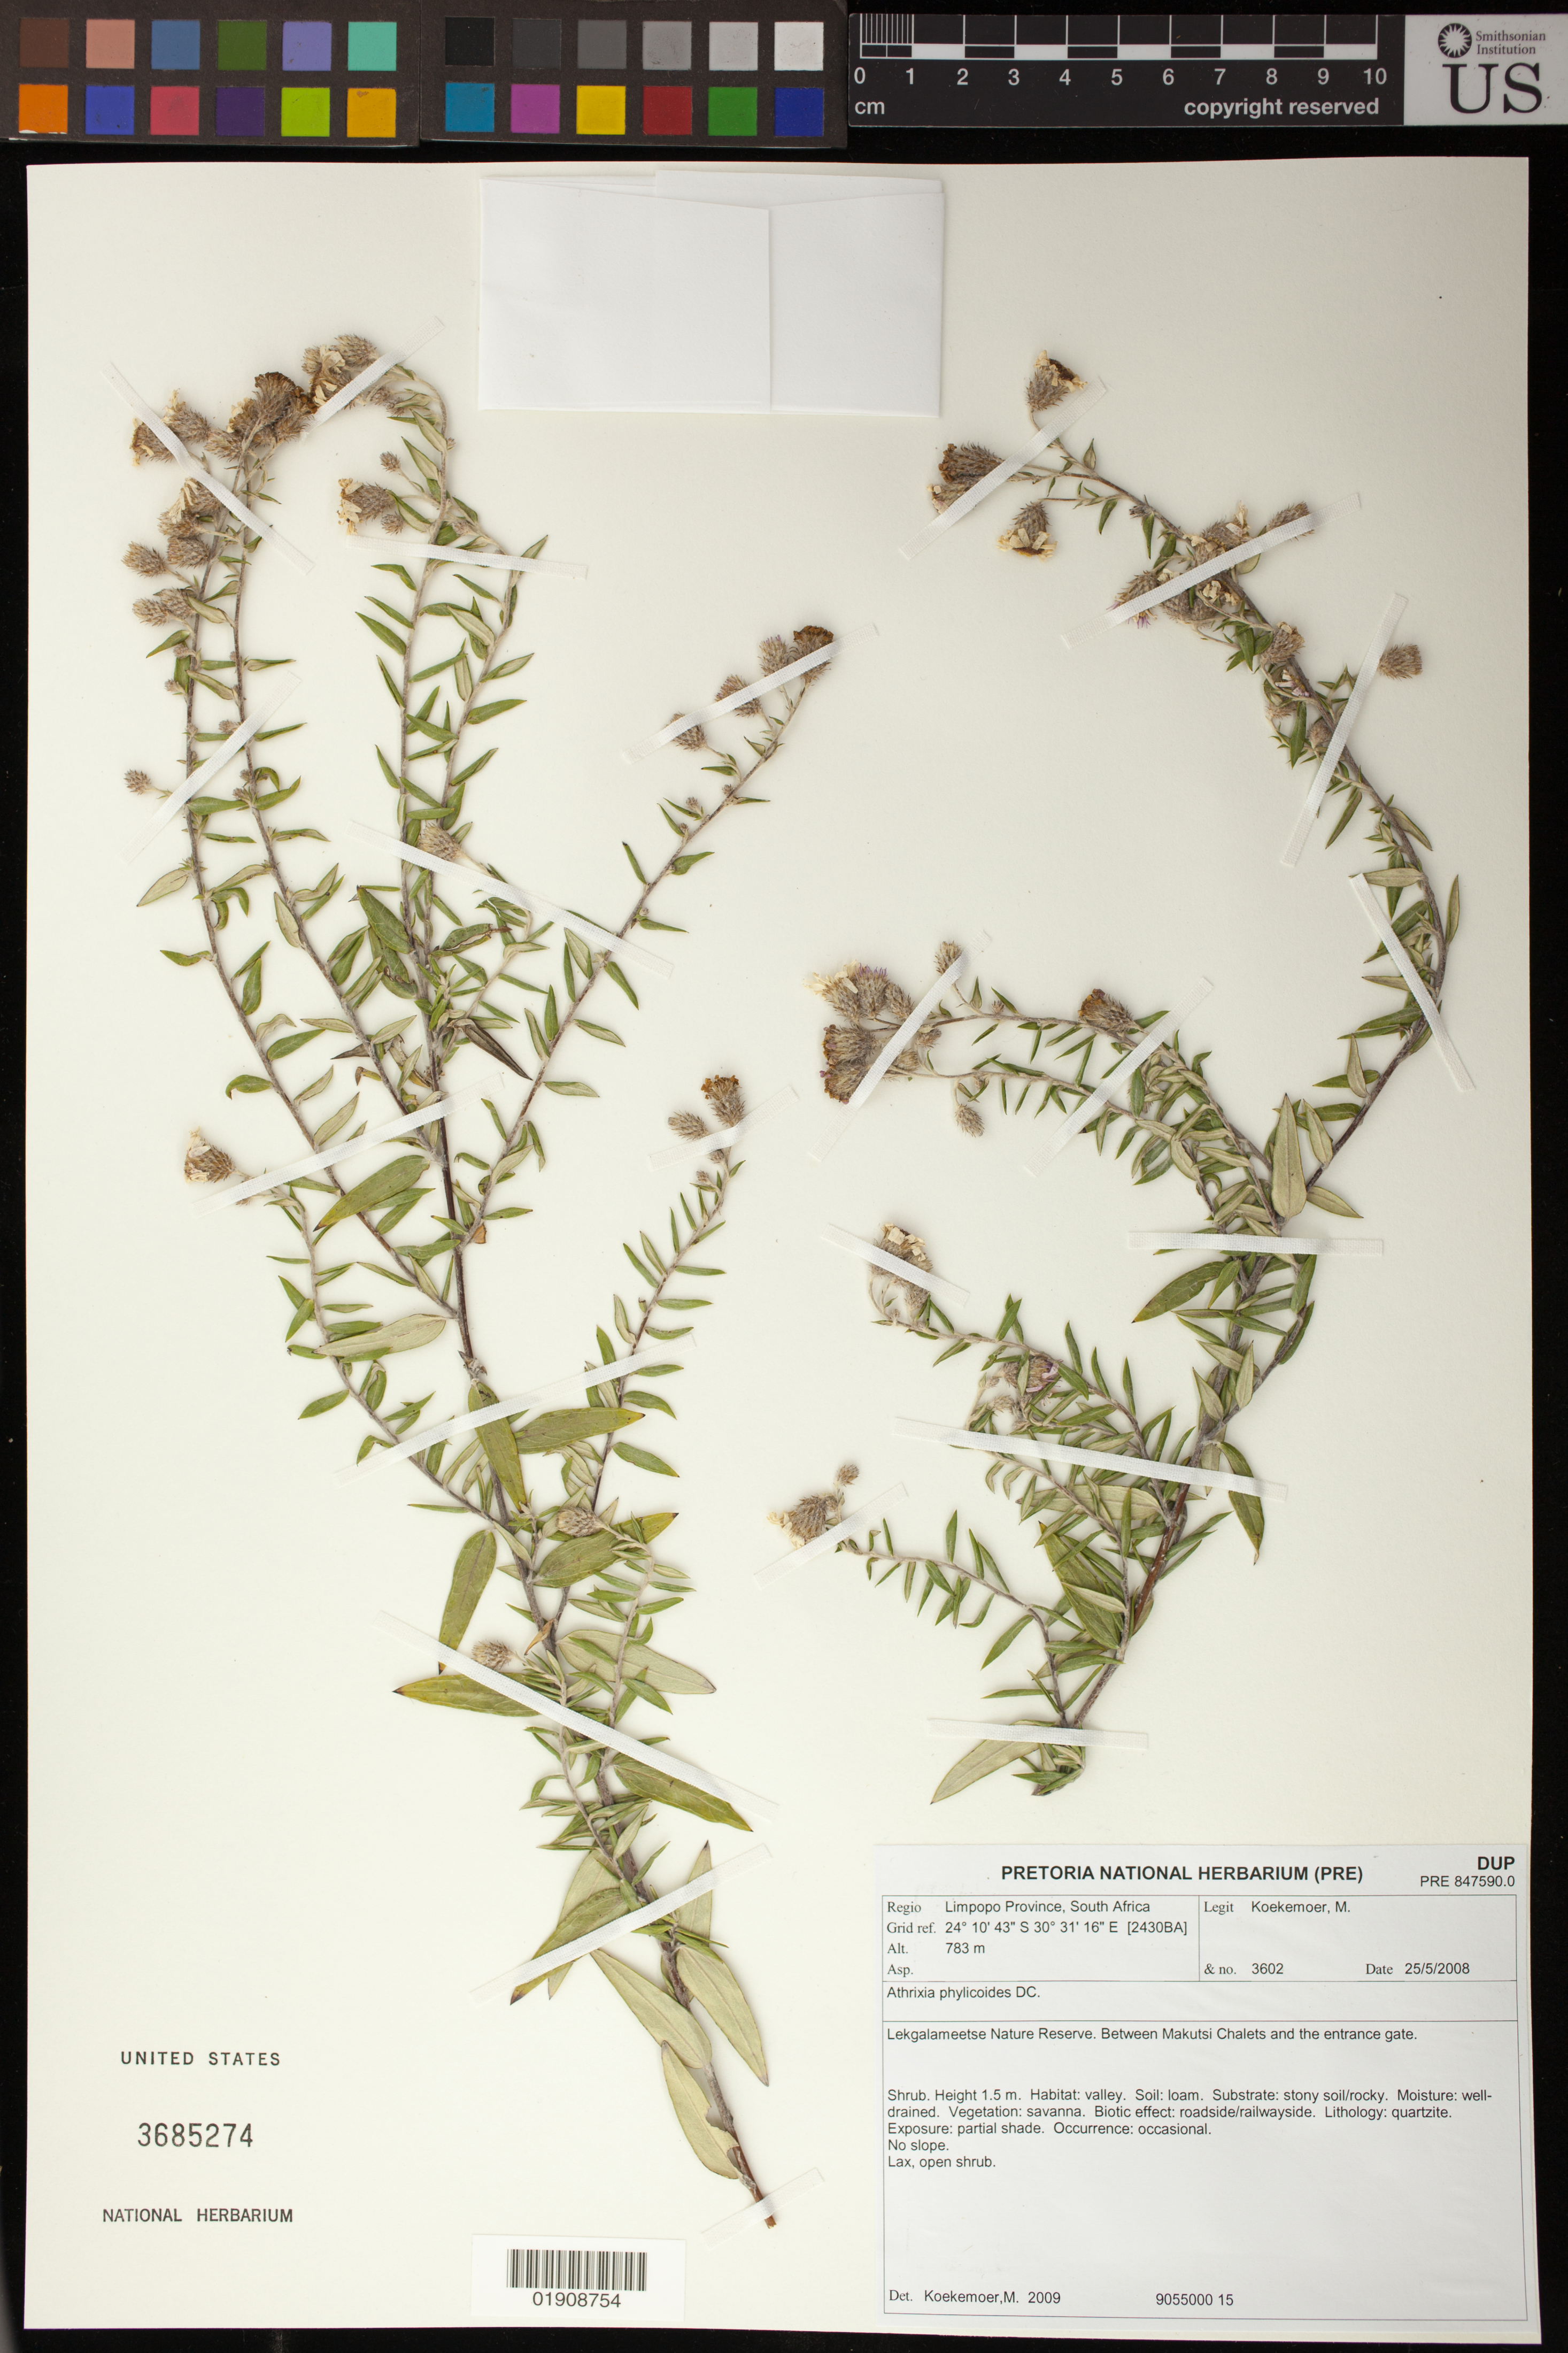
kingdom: Plantae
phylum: Tracheophyta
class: Magnoliopsida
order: Asterales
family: Asteraceae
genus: Athrixia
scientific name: Athrixia phylicoides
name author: DC.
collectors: M. Koekemoer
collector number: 3602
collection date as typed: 25 May 2008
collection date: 2008-05-25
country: South Africa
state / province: Limpopo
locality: Lekgalameetse Nature Reserve. Between Makutsi Chalets and the entrance gate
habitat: Savanna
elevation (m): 783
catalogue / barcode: US 3685274